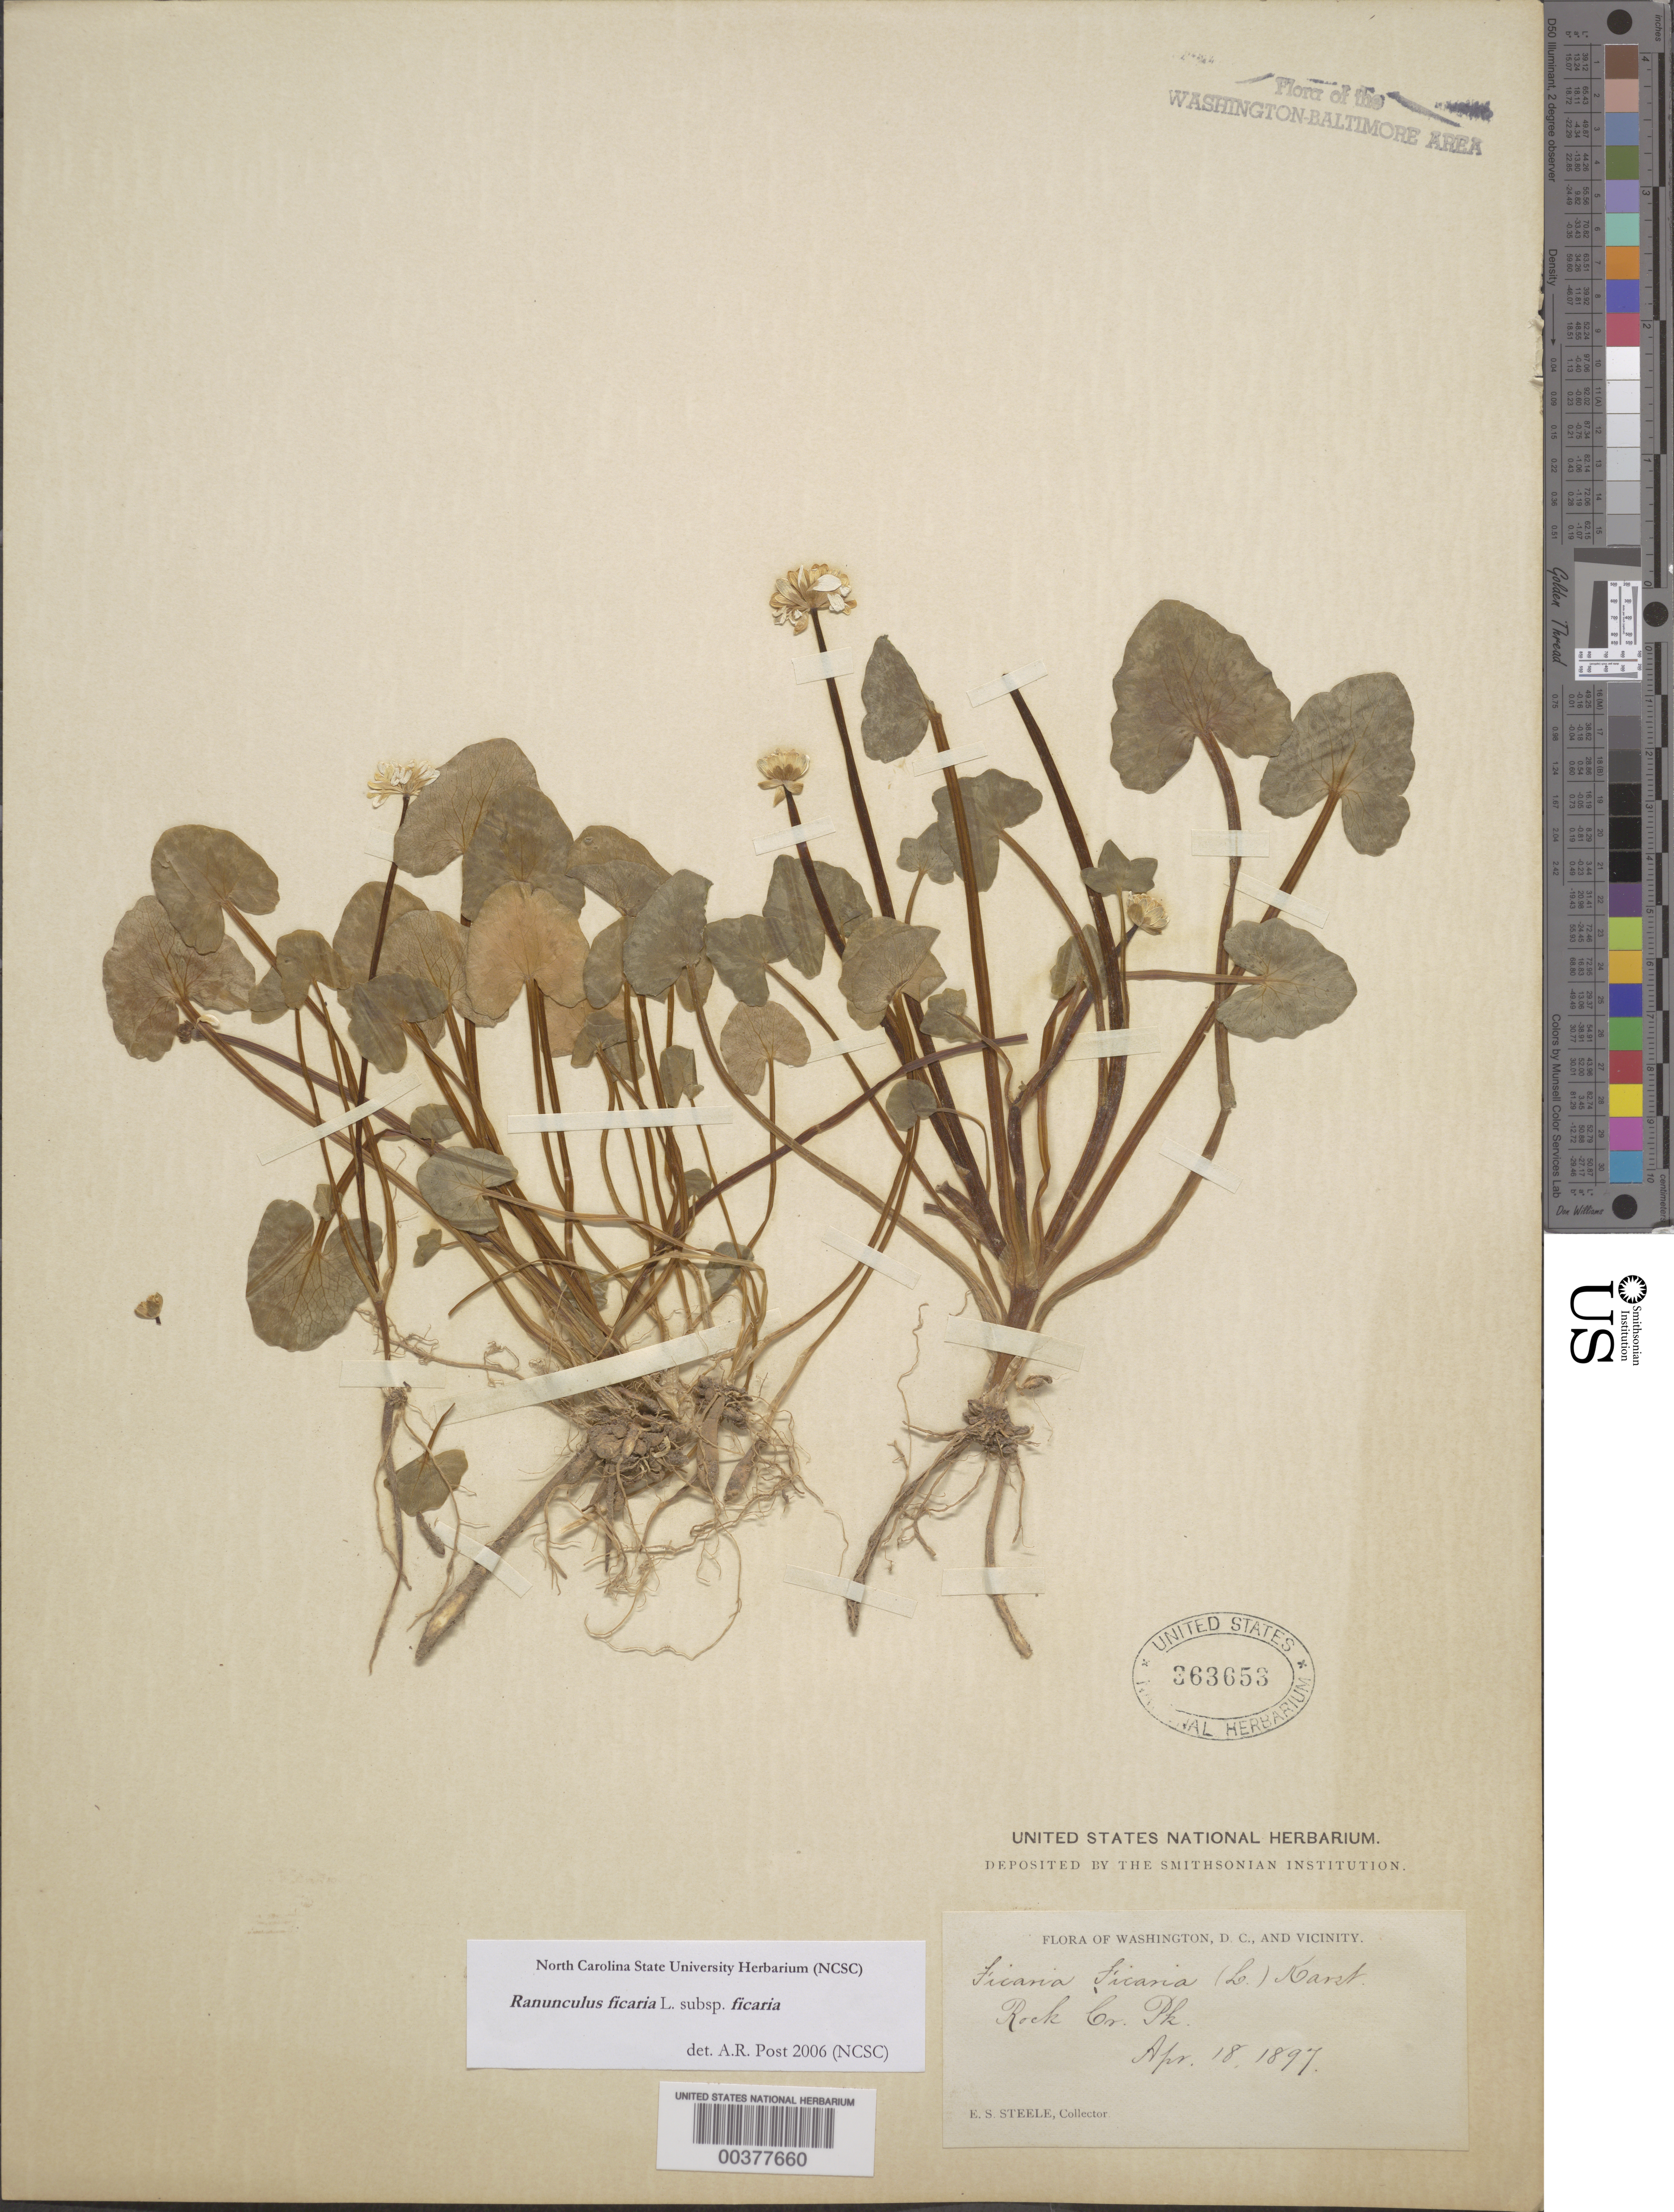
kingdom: Plantae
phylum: Tracheophyta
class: Magnoliopsida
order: Ranunculales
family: Ranunculaceae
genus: Ranunculus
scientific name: Ranunculus ficaria subsp. ficaria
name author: L.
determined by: Post, Angela R.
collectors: E. Steele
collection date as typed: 18 Apr 1897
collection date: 1897-04-18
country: United States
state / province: District of Columbia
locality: Rock Creek Park Rock Creek Park and Vicinity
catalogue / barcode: US 363653